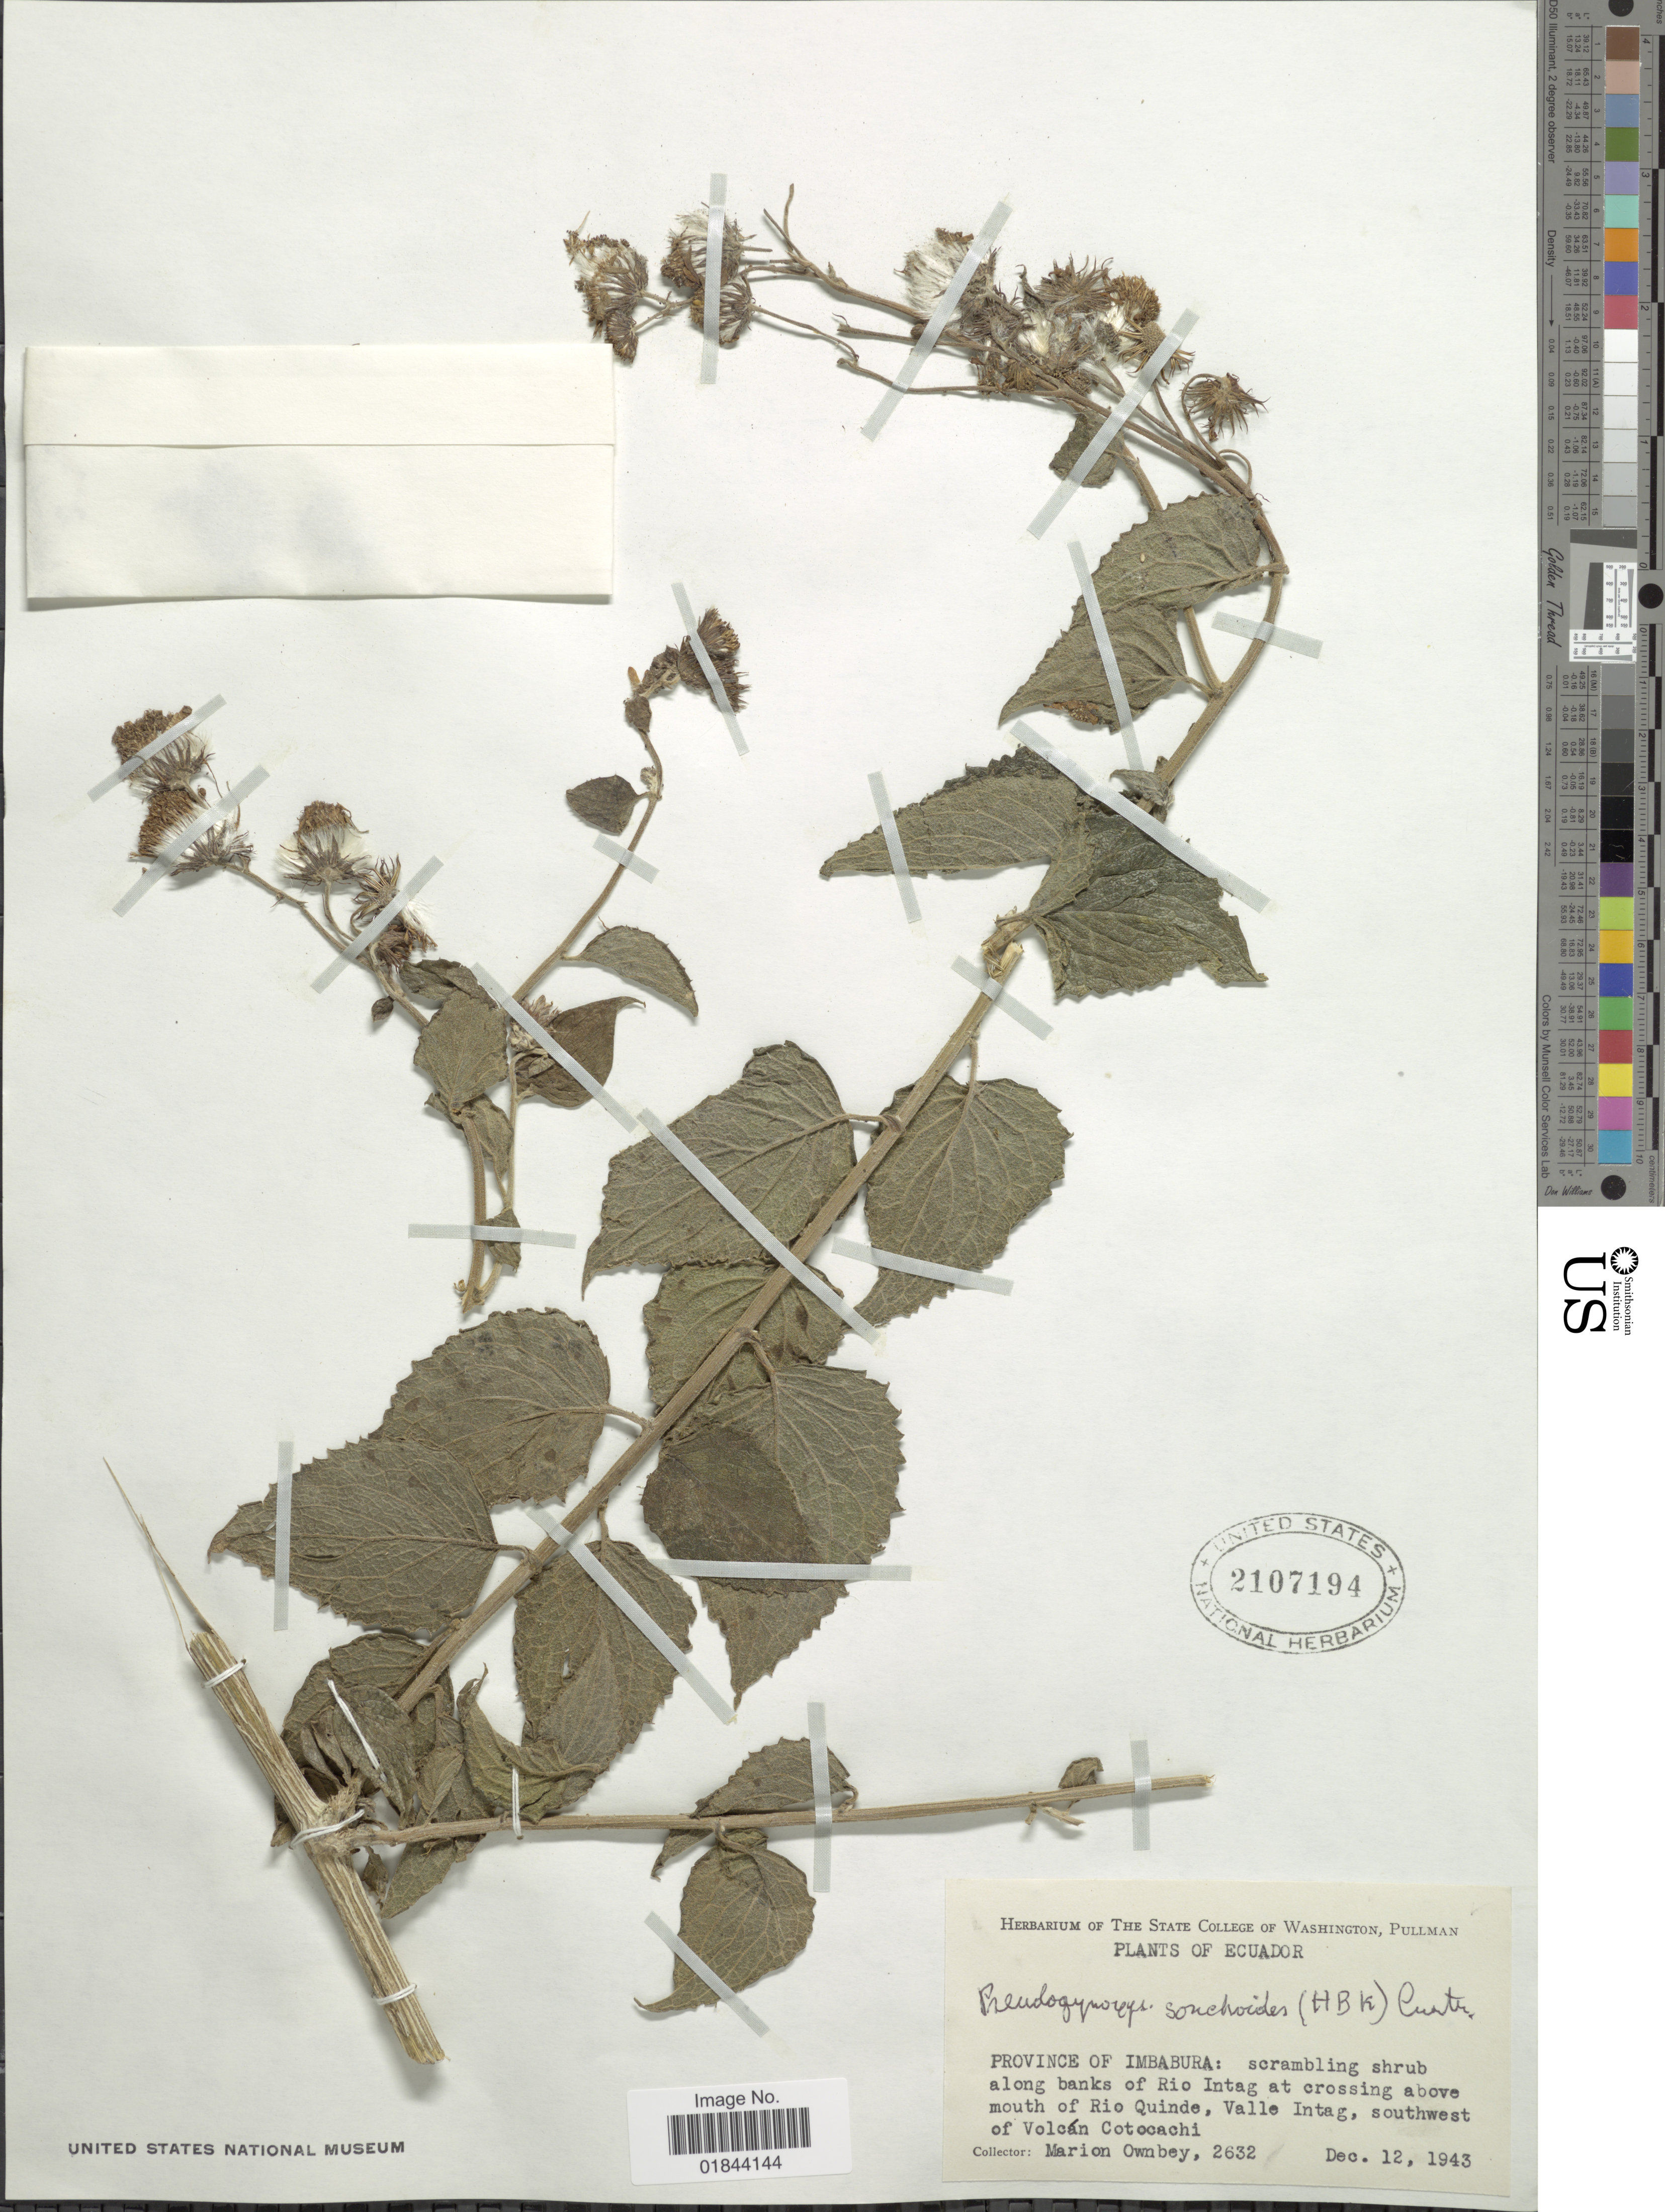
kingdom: Plantae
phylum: Tracheophyta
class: Magnoliopsida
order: Asterales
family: Asteraceae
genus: Pseudogynoxys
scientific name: Pseudogynoxys sonchoides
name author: (Kunth) Cuatrec.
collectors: F. M. Ownbey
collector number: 2632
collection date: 1943-12-12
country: Ecuador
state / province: Imbabura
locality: Along banks of Rio Intag at crossing above mouth of Rio Quinde, Valle Intag, southwest of Volcan Cotocachi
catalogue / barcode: US 2107194